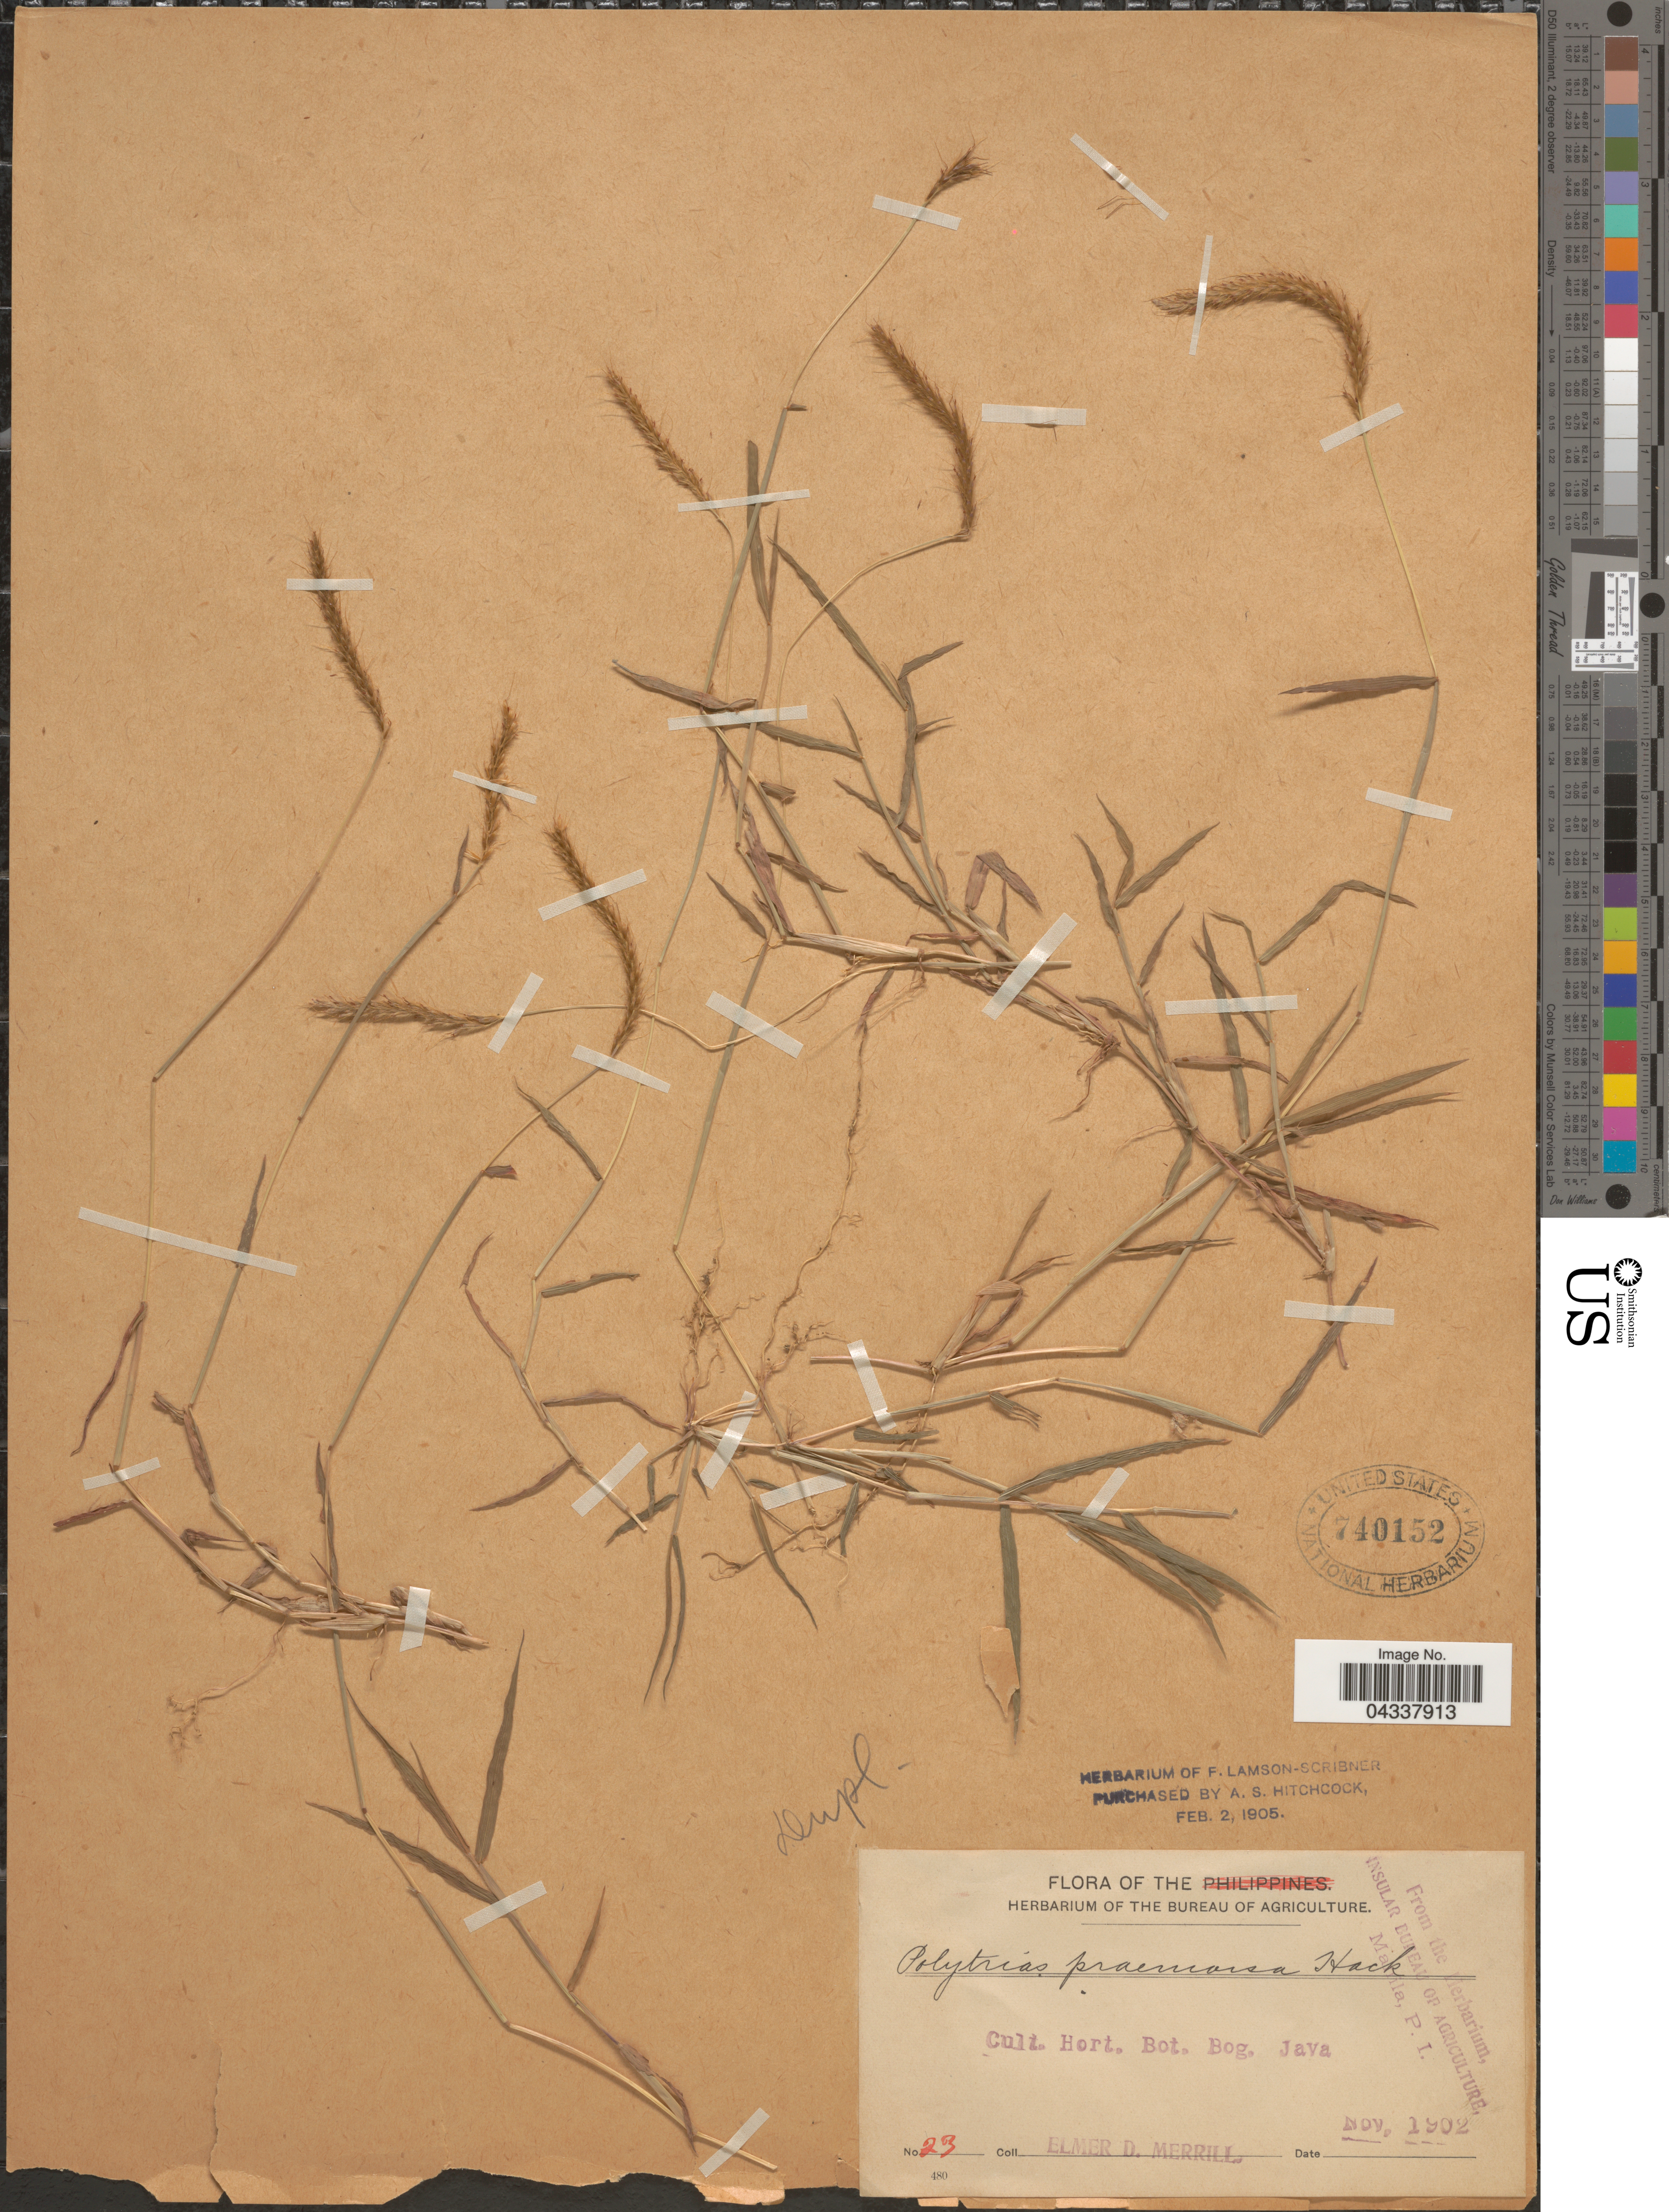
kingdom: Plantae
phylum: Tracheophyta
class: Liliopsida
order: Poales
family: Poaceae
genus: Polytrias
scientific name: Polytrias indica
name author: (Houtt.) Veldkamp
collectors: E. D. Merrill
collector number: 23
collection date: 1902-11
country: Indonesia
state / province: Java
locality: Hort. Bot. Bog.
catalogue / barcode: US 740152